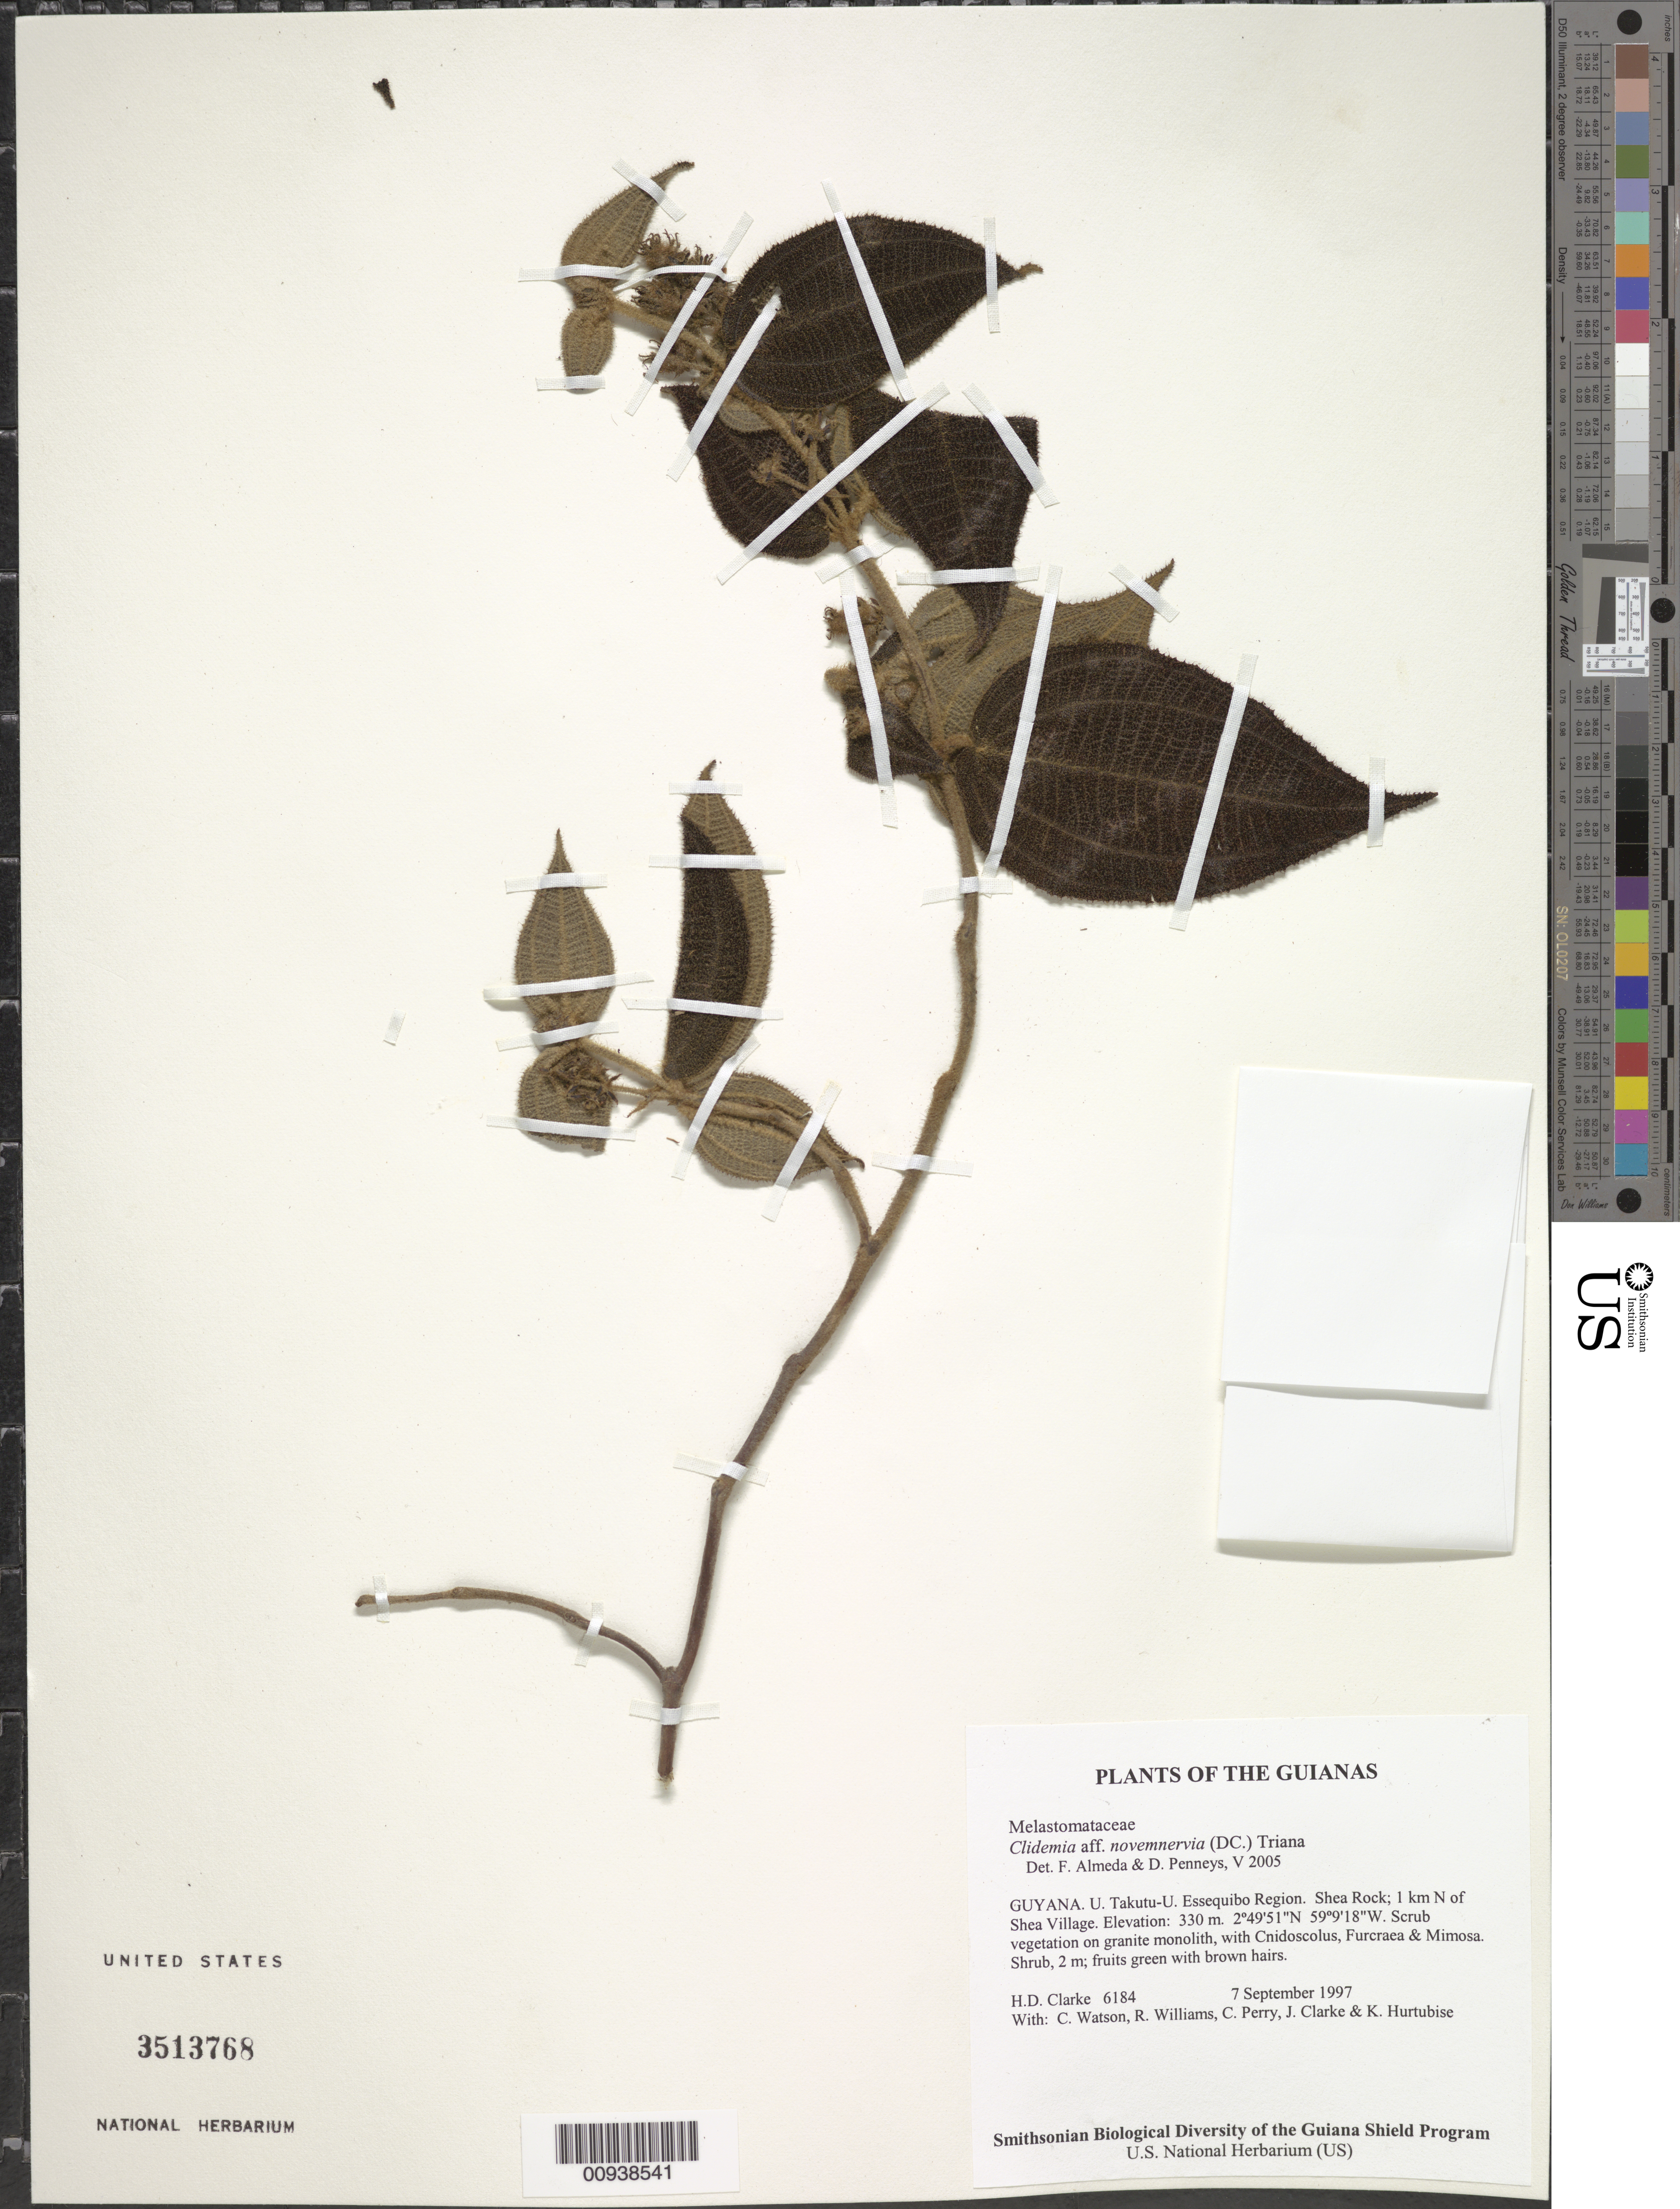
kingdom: Plantae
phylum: Tracheophyta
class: Magnoliopsida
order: Myrtales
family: Melastomataceae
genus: Clidemia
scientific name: Clidemia novemnervia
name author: (DC.) Triana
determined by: Almeda, F.; Penneys, D. S.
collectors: H. D. Clarke, C. Watson, R. Williams, C. Perry, J. Clarke & K. Hurtubise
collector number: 6184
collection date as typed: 7 September 1997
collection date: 1997-09-07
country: Guyana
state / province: U. Takutu-U. Essequibo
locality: Shea Rock; 1 km N of Shea Village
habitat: Scrub vegetation on granite monolith, with Cnidoscolus, Furcraea & Mimosa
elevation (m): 330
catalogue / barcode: US 3513768